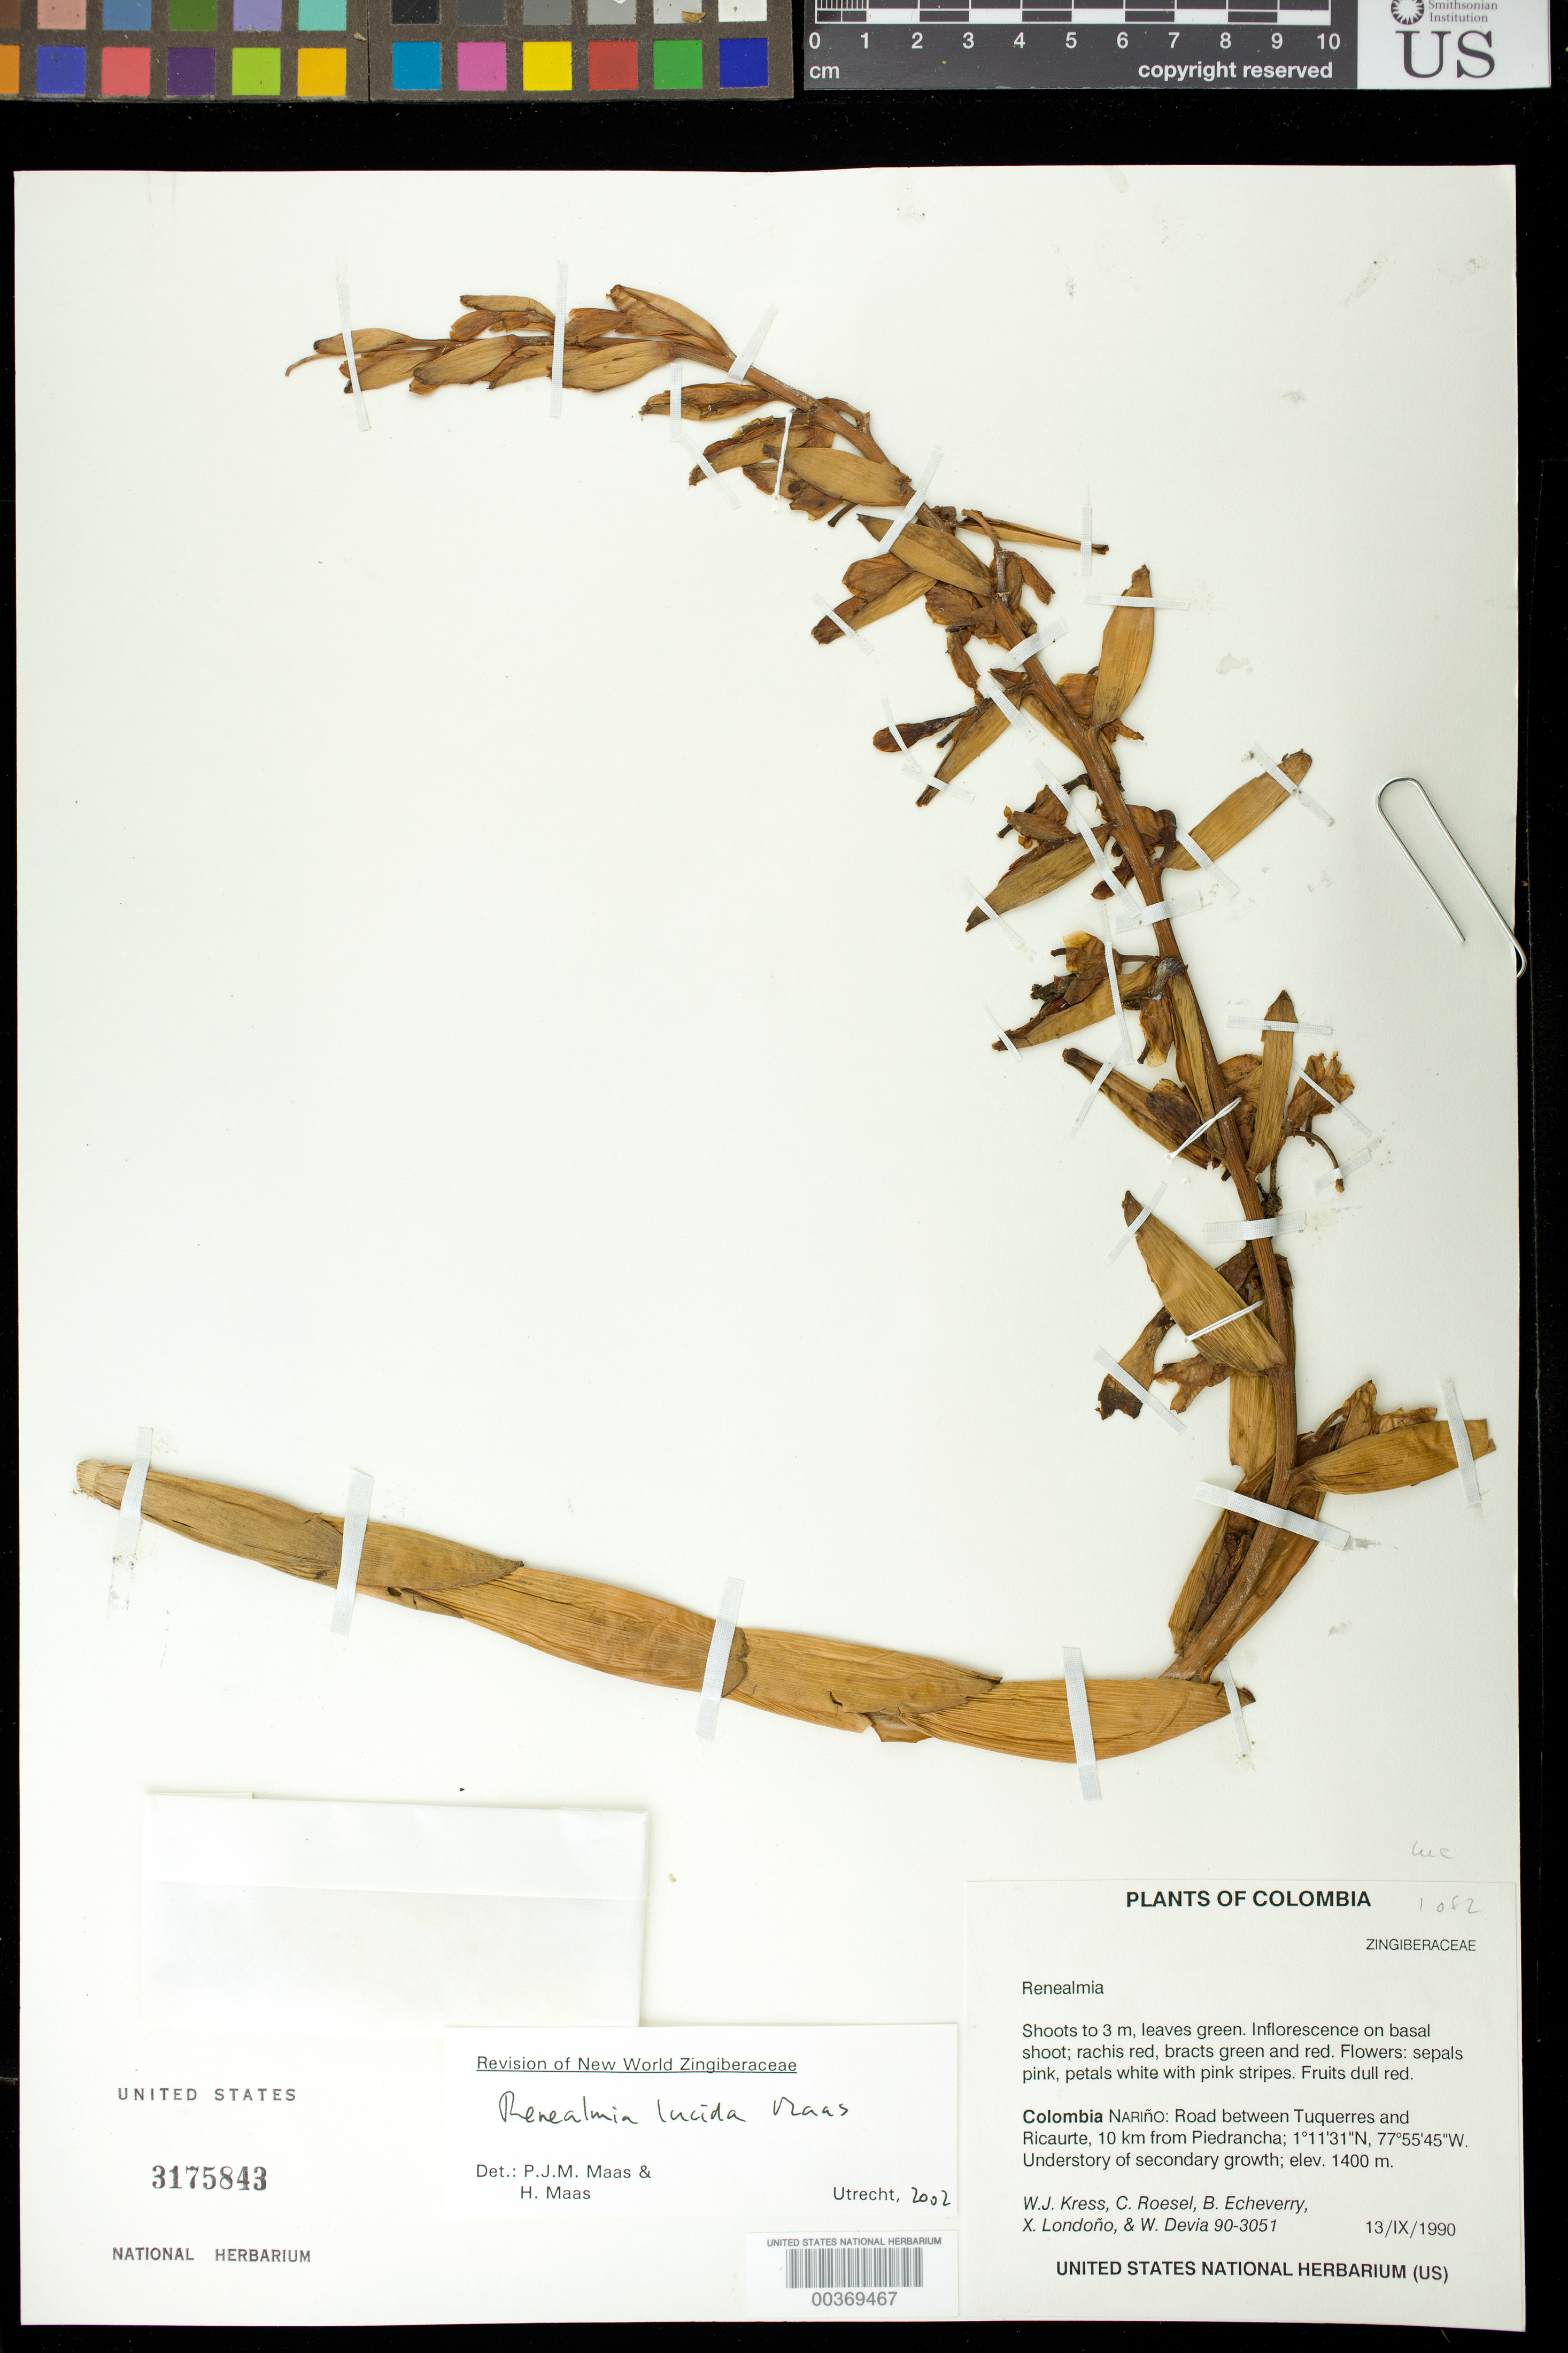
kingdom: Plantae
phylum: Tracheophyta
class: Liliopsida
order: Zingiberales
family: Zingiberaceae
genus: Renealmia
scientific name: Renealmia lucida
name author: Maas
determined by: Maas, Paul J. M.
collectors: W. J. Kress, C. S. Roesel, B. Echeverry, X. Londoño & W. Devia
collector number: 90-3051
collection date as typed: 13 Sep 1990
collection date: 1990-09-13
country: Colombia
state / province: Nariño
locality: Road between Tuquerres and Ricaurte, 10 km from Piedrancha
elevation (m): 1400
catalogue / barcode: US 3175843